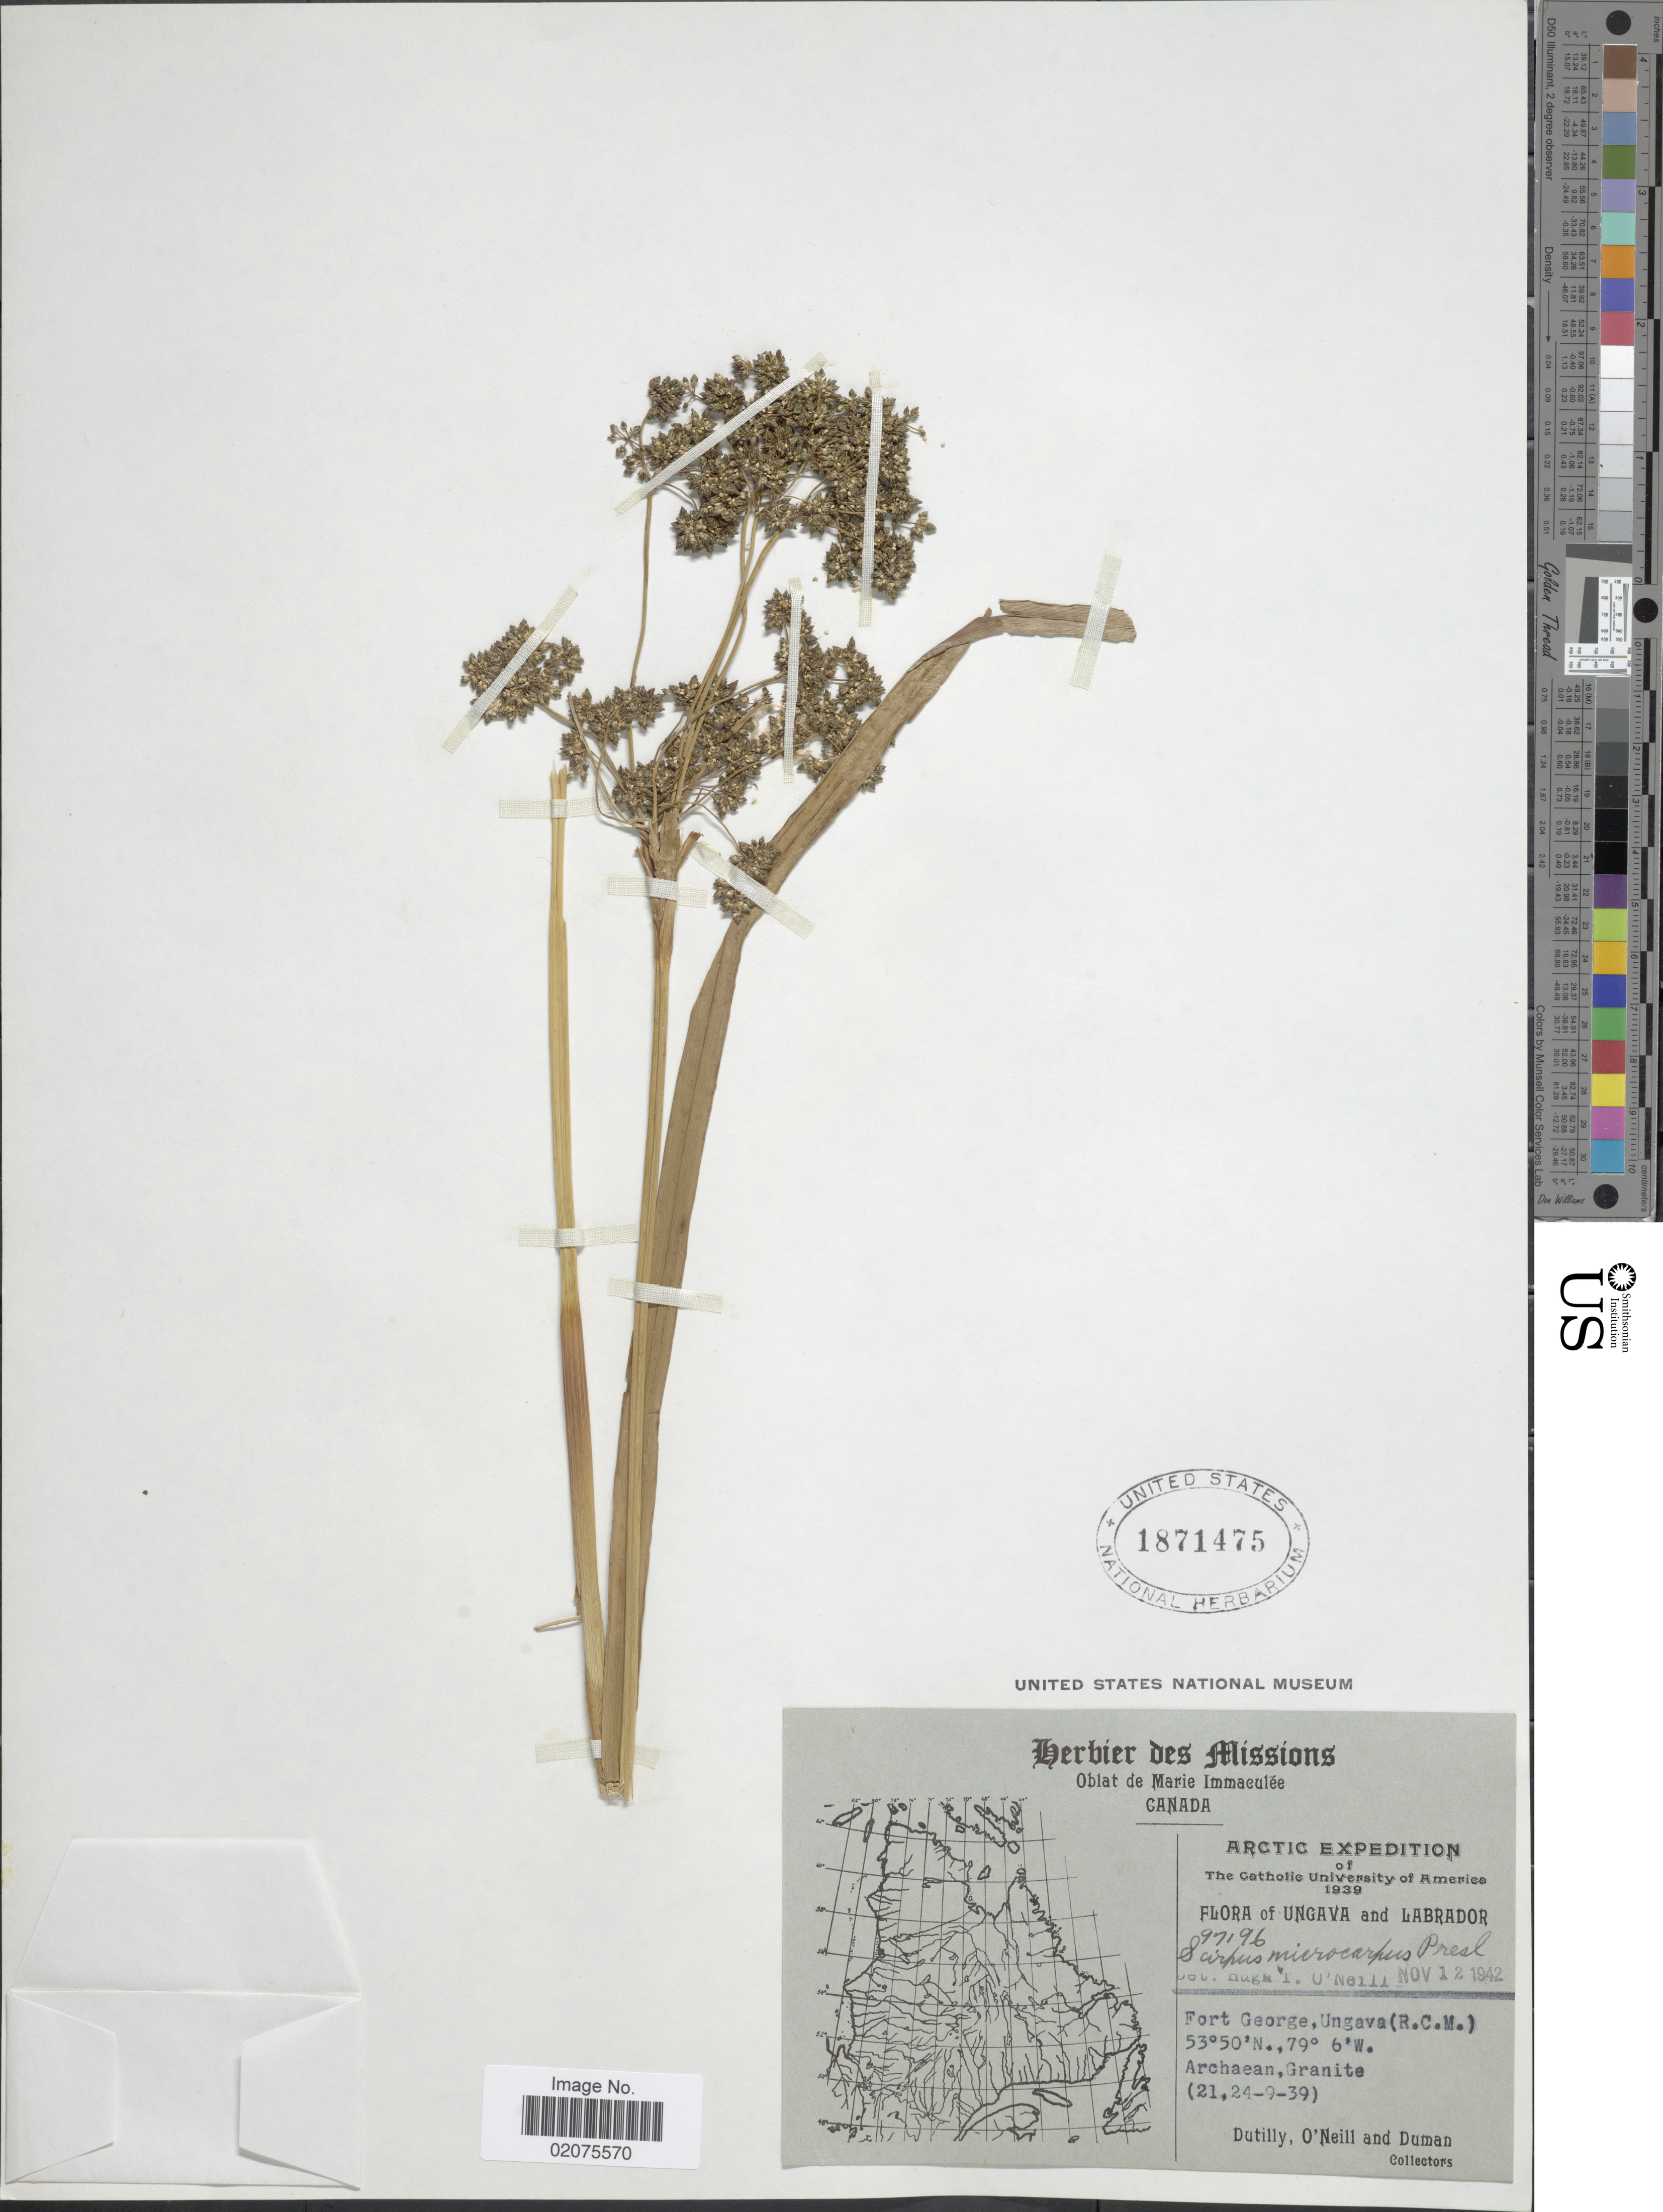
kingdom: Plantae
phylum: Tracheophyta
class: Liliopsida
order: Poales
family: Cyperaceae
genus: Scirpus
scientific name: Scirpus microcarpus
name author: J. Presl & C. Presl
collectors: -. Dutilly, O' Neill & -. Duman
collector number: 97196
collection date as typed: Transcribed d/m/y: 24/9/39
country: Canada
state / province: Newfoundland and Labrador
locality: Arctic. Ungava and labrador. Fort George, Ungava (R.C.M._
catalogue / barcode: US 1871475